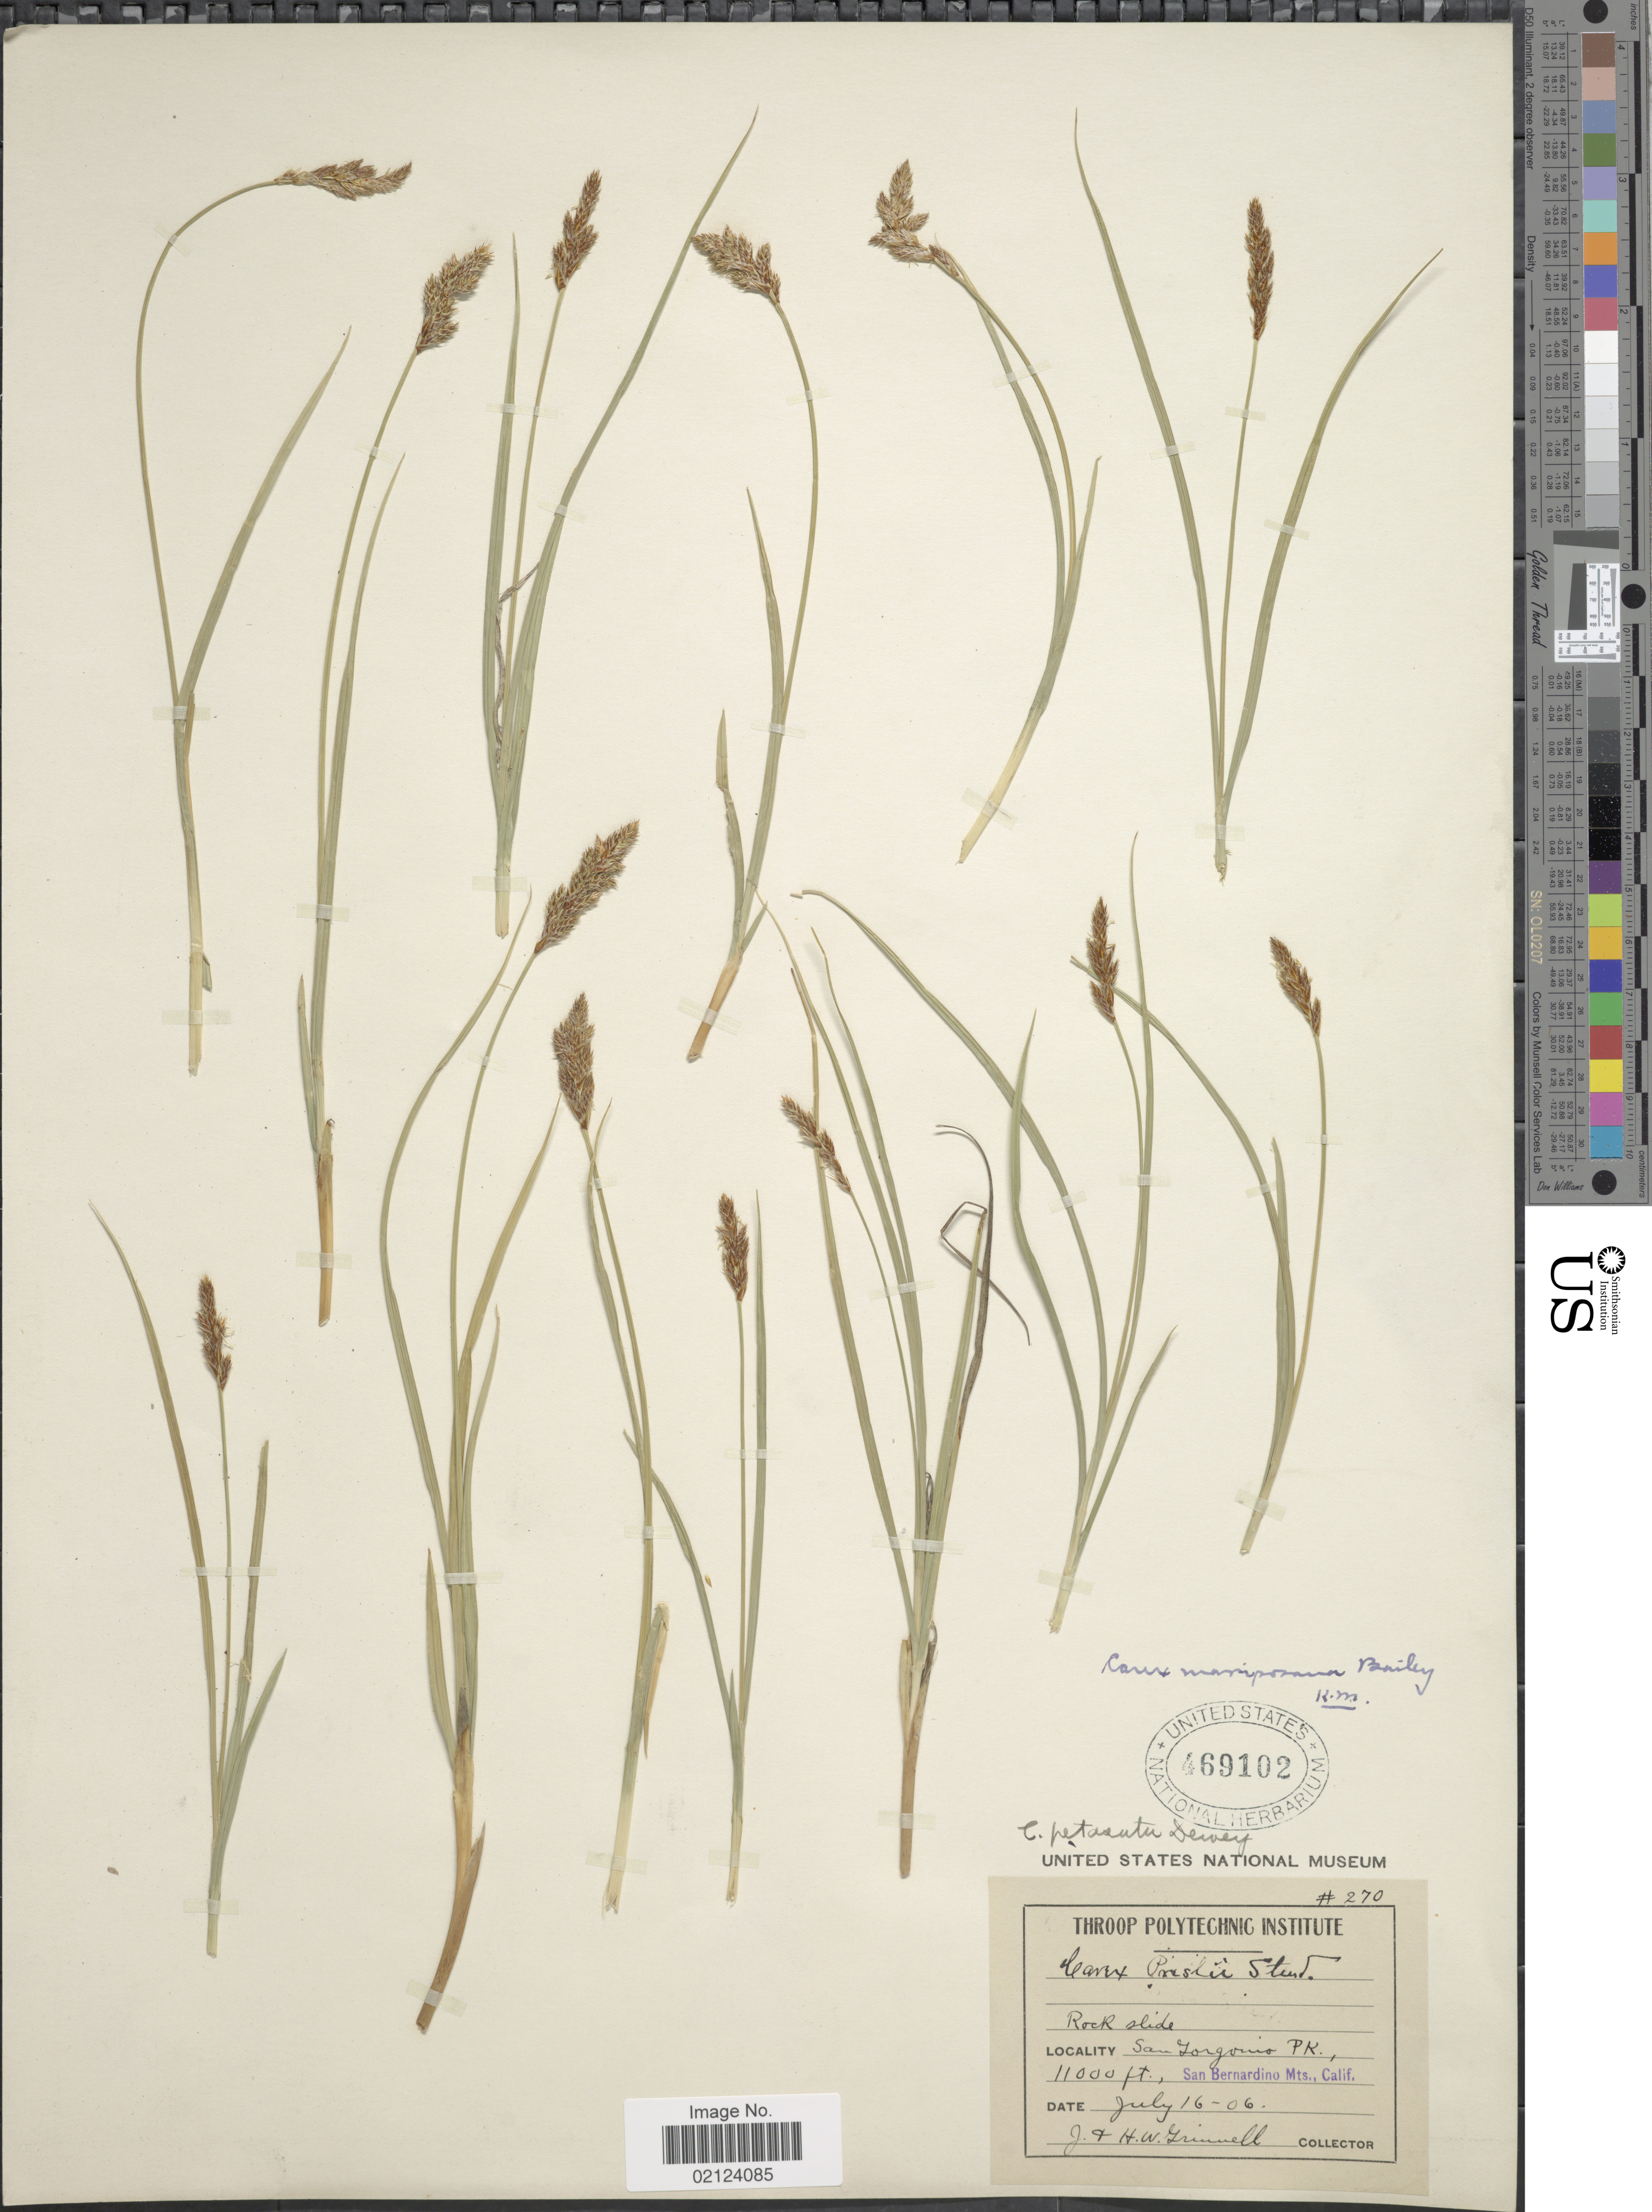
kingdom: Plantae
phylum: Tracheophyta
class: Liliopsida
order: Poales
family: Cyperaceae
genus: Carex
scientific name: Carex mariposana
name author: L.H. Bailey ex Mack.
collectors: J. Grinnel & H. Grinnell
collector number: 270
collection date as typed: Transcribed d/m/y: 16/7/6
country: United States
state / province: California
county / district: San Bernardino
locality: San Gorgonio PK., San Bernardino Mts.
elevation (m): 3353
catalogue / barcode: US 469102